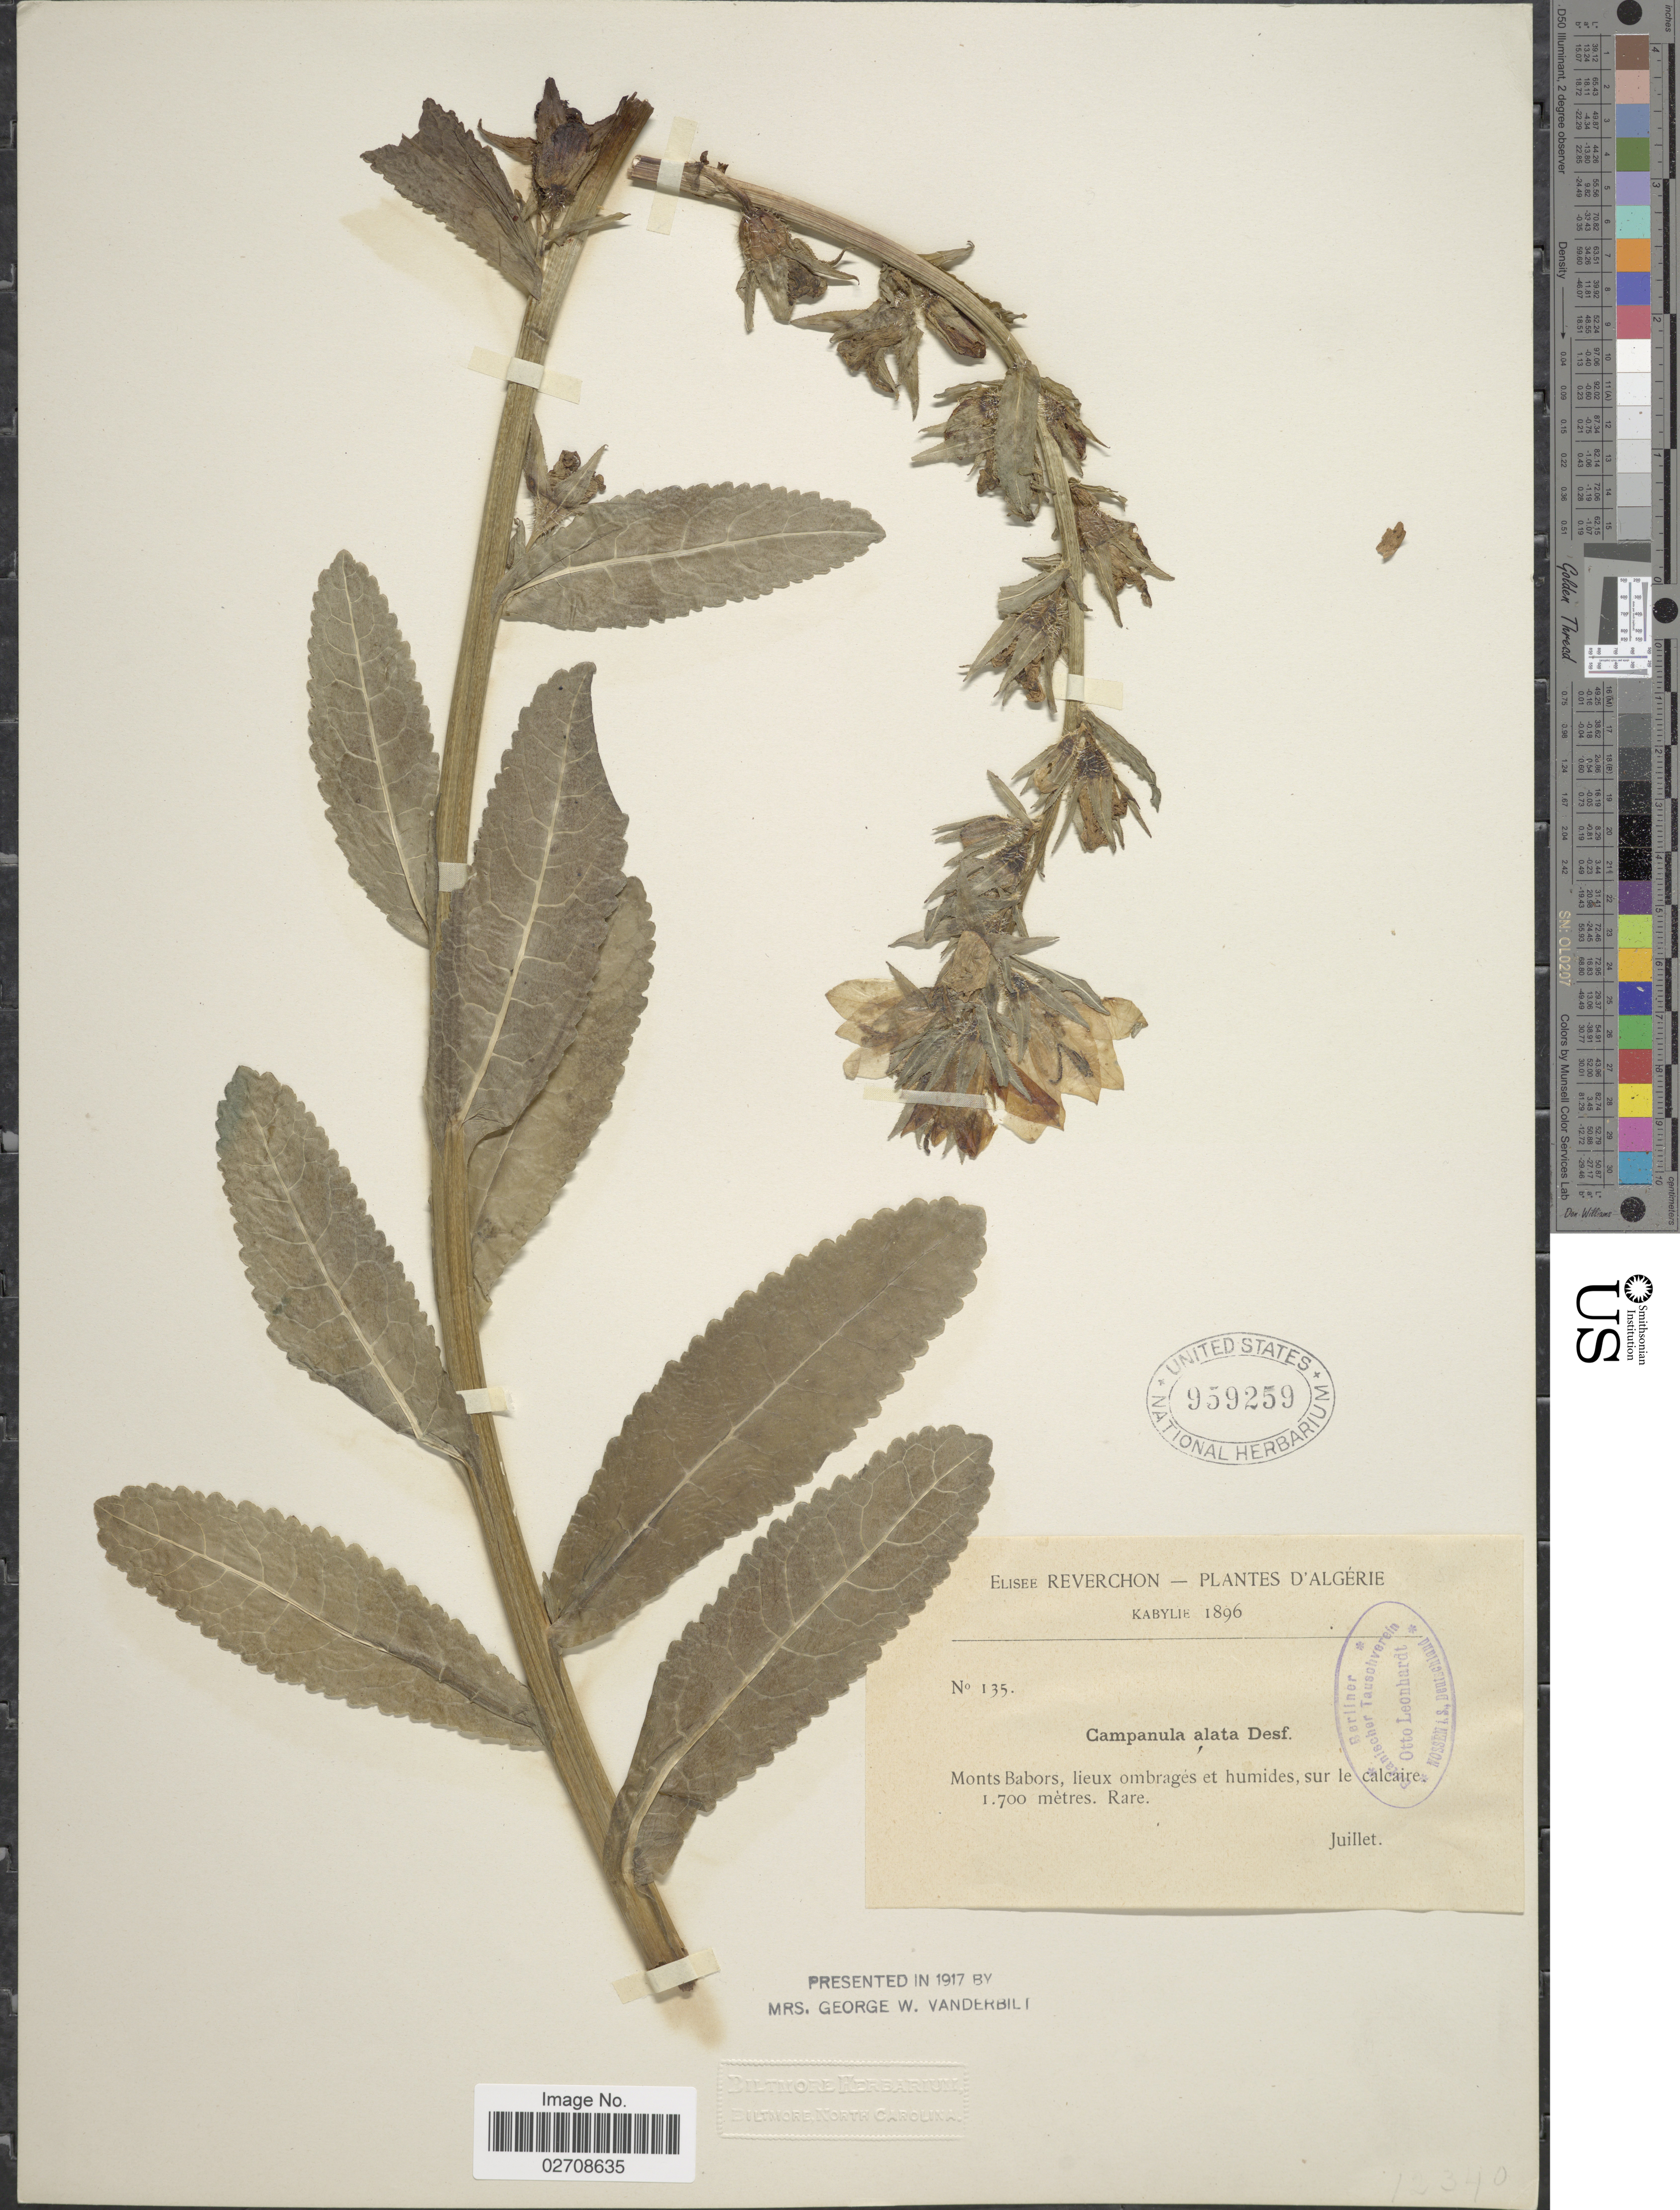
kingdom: Plantae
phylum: Tracheophyta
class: Magnoliopsida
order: Asterales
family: Campanulaceae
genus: Campanula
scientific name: Campanula alata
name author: Desf.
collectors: E. Reverchon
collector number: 135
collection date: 1896-07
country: Algeria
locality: D'Algerie, Monts Babors, lieux ombrages et humides, sur le calcaire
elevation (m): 1700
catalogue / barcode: US 959259